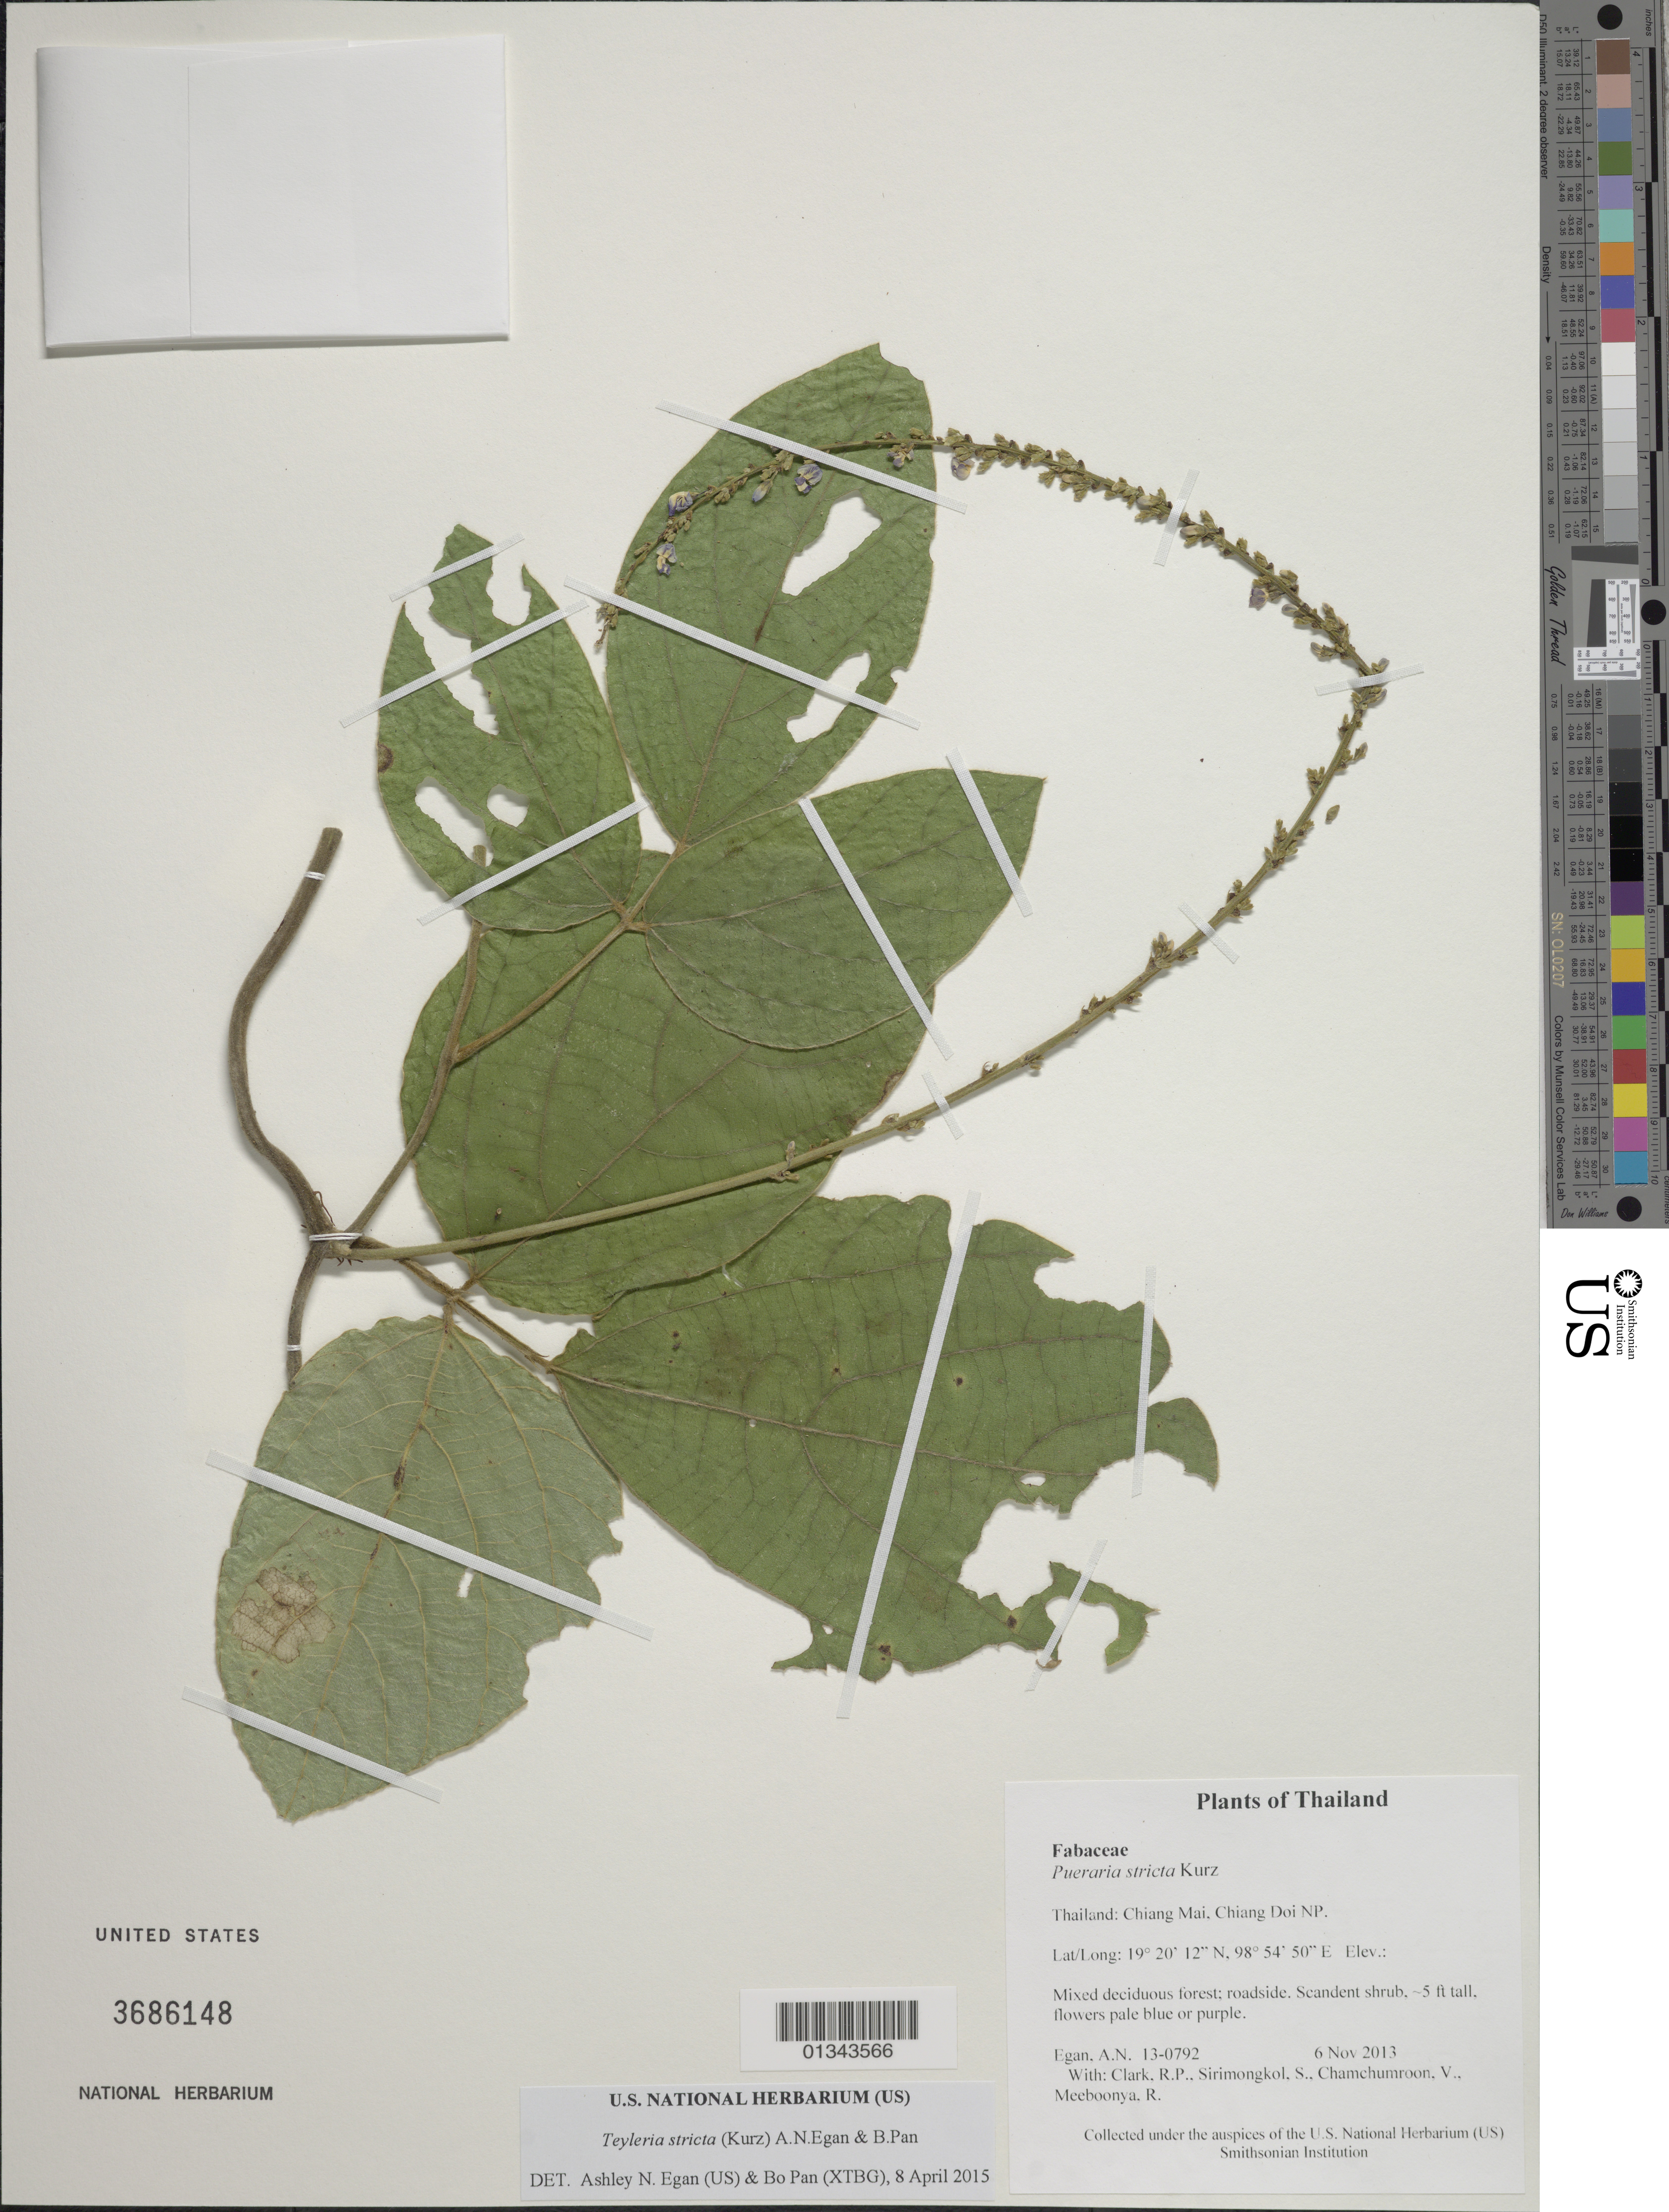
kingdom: Plantae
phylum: Tracheophyta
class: Magnoliopsida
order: Fabales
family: Fabaceae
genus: Teyleria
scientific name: Teyleria stricta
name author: (Kurz) A.N. Egan & B. Pan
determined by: Egan, Ashley N.; Pan, B.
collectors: A. N. Egan, R. P. Clark, S. Sirimongkol, V. Chamchumroon & R. Meeboonya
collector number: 13-0792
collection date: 2013-11-06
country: Thailand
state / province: Chiang Mai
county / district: Mueang Chiang Mai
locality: Chiang Doi NP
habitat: Mixed deciduous forest; roadside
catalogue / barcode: US 3686148